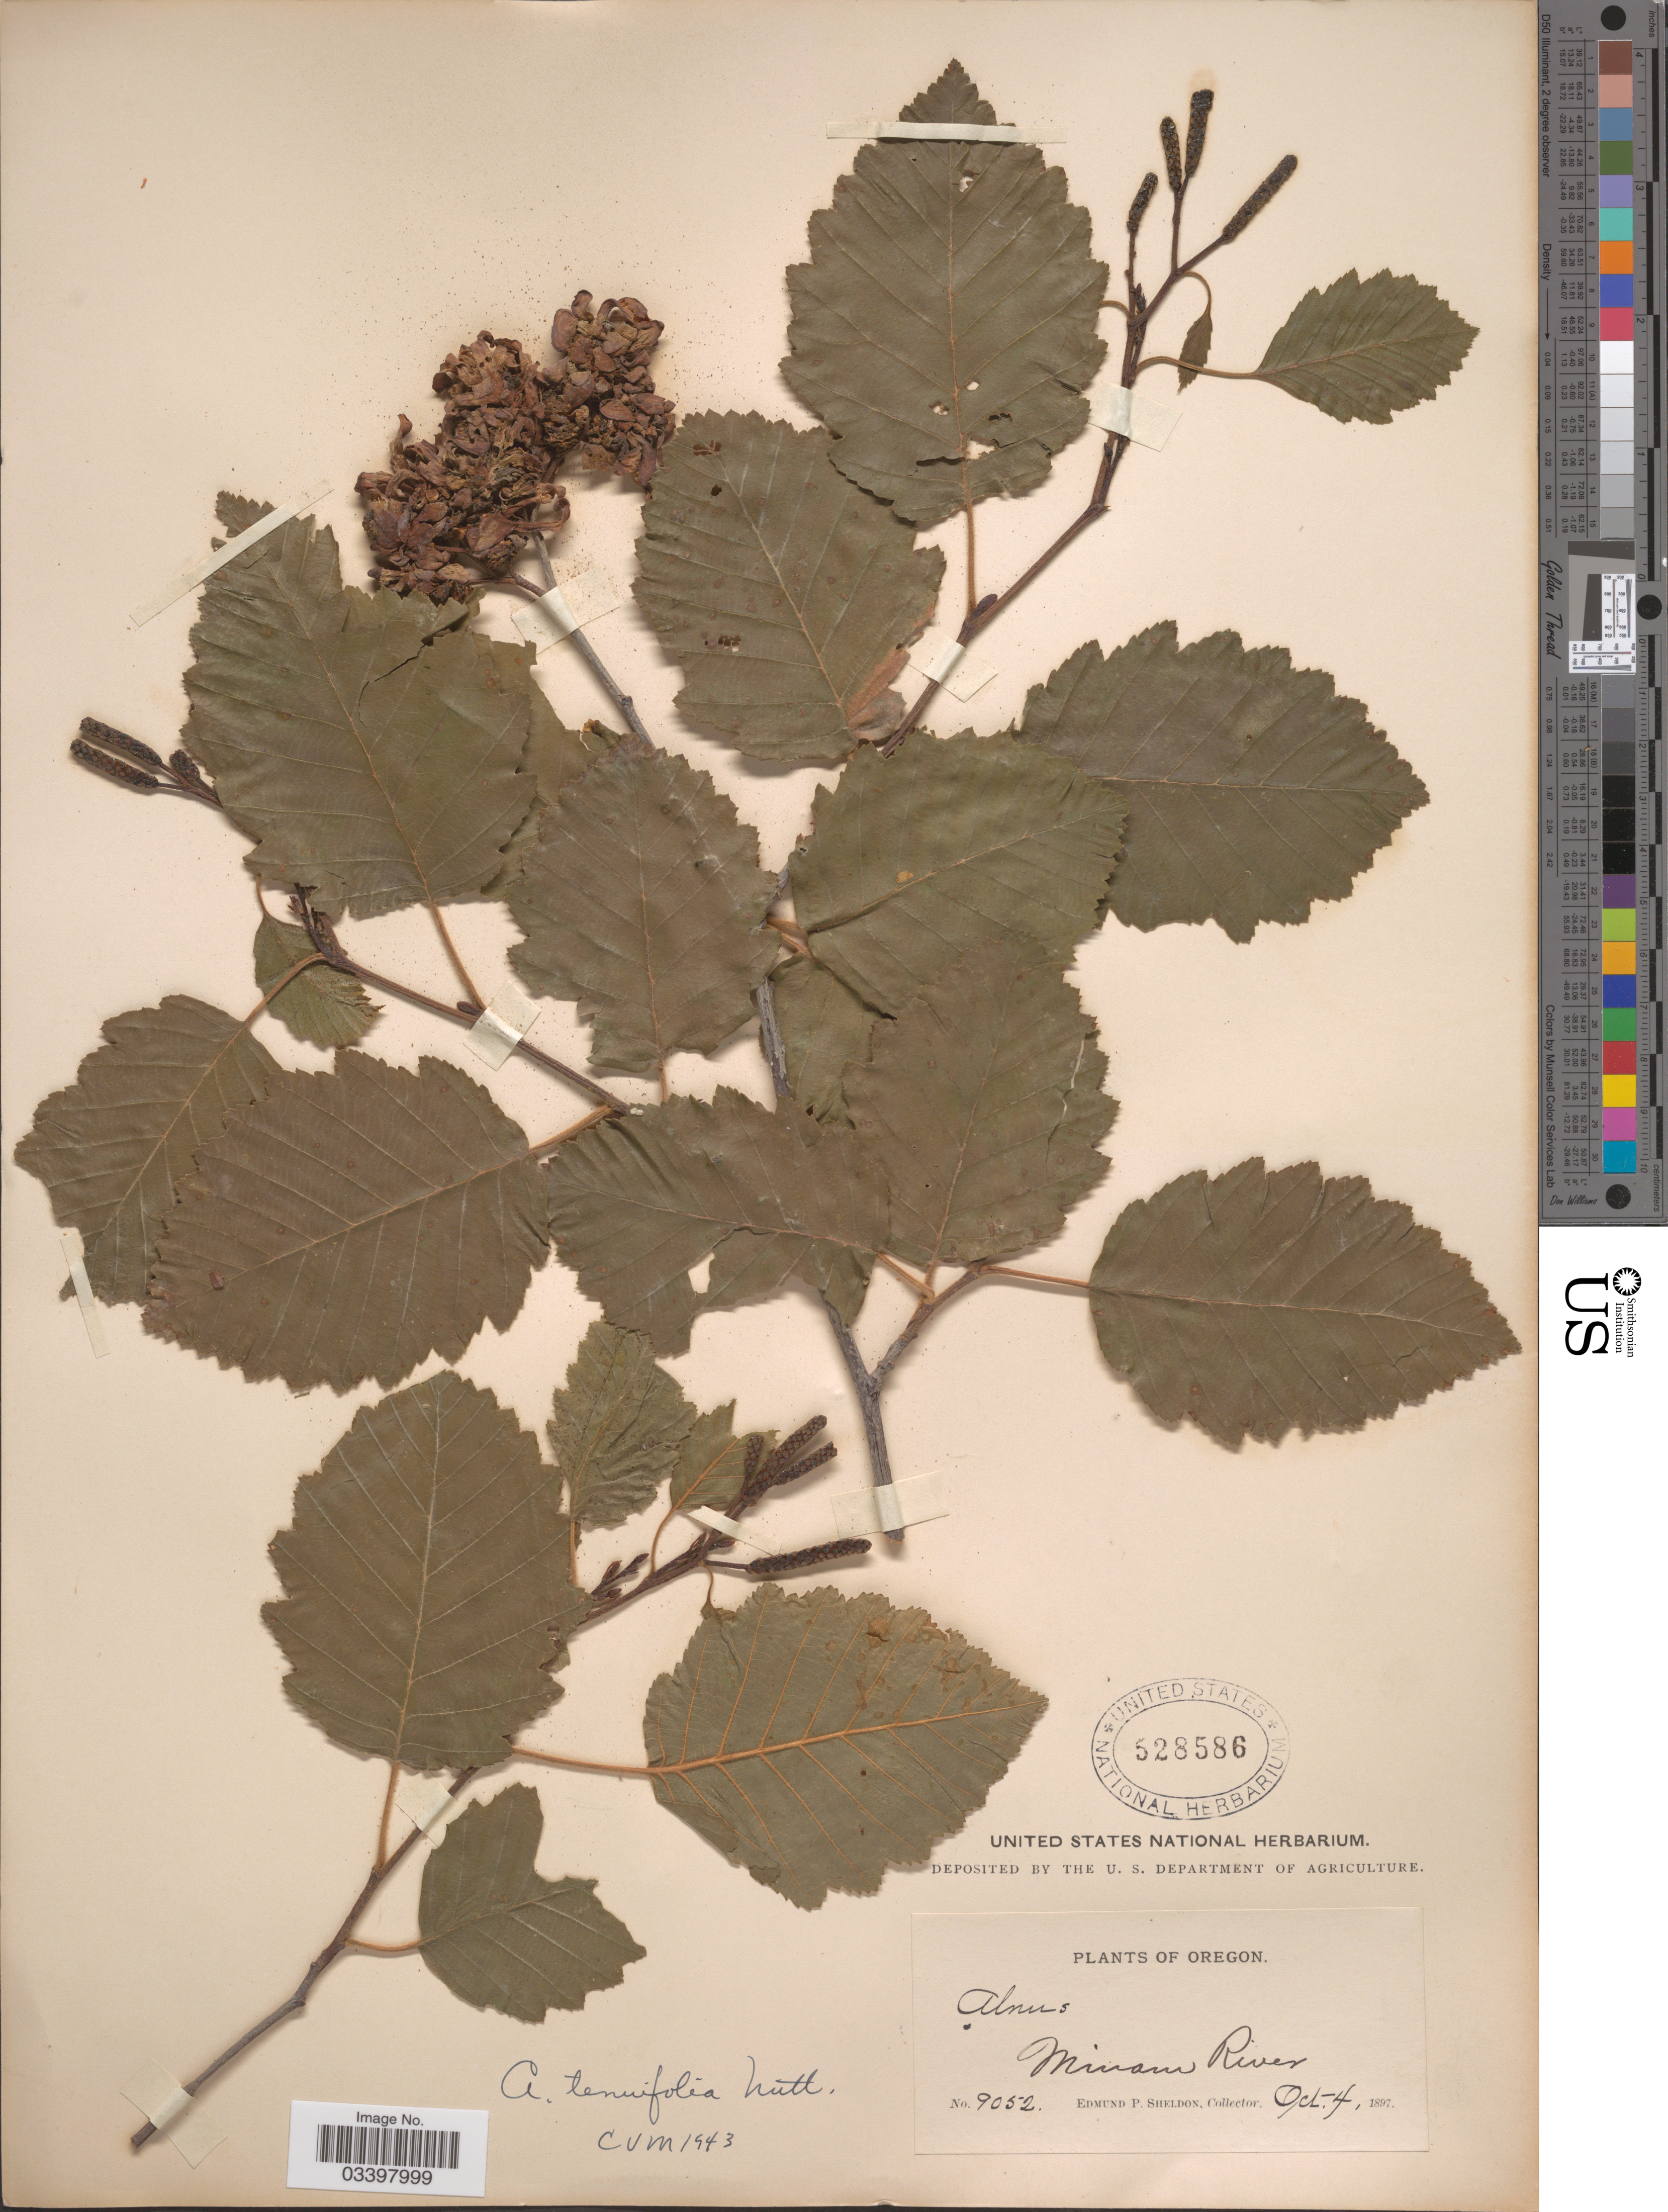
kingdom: Plantae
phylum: Tracheophyta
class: Magnoliopsida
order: Fagales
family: Betulaceae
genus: Alnus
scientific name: Alnus incana subsp. tenuifolia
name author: (Nutt.) Breitung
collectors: E. P. Sheldon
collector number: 9052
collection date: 1897-10-04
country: United States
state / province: Oregon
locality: Minam River.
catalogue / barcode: US 528586